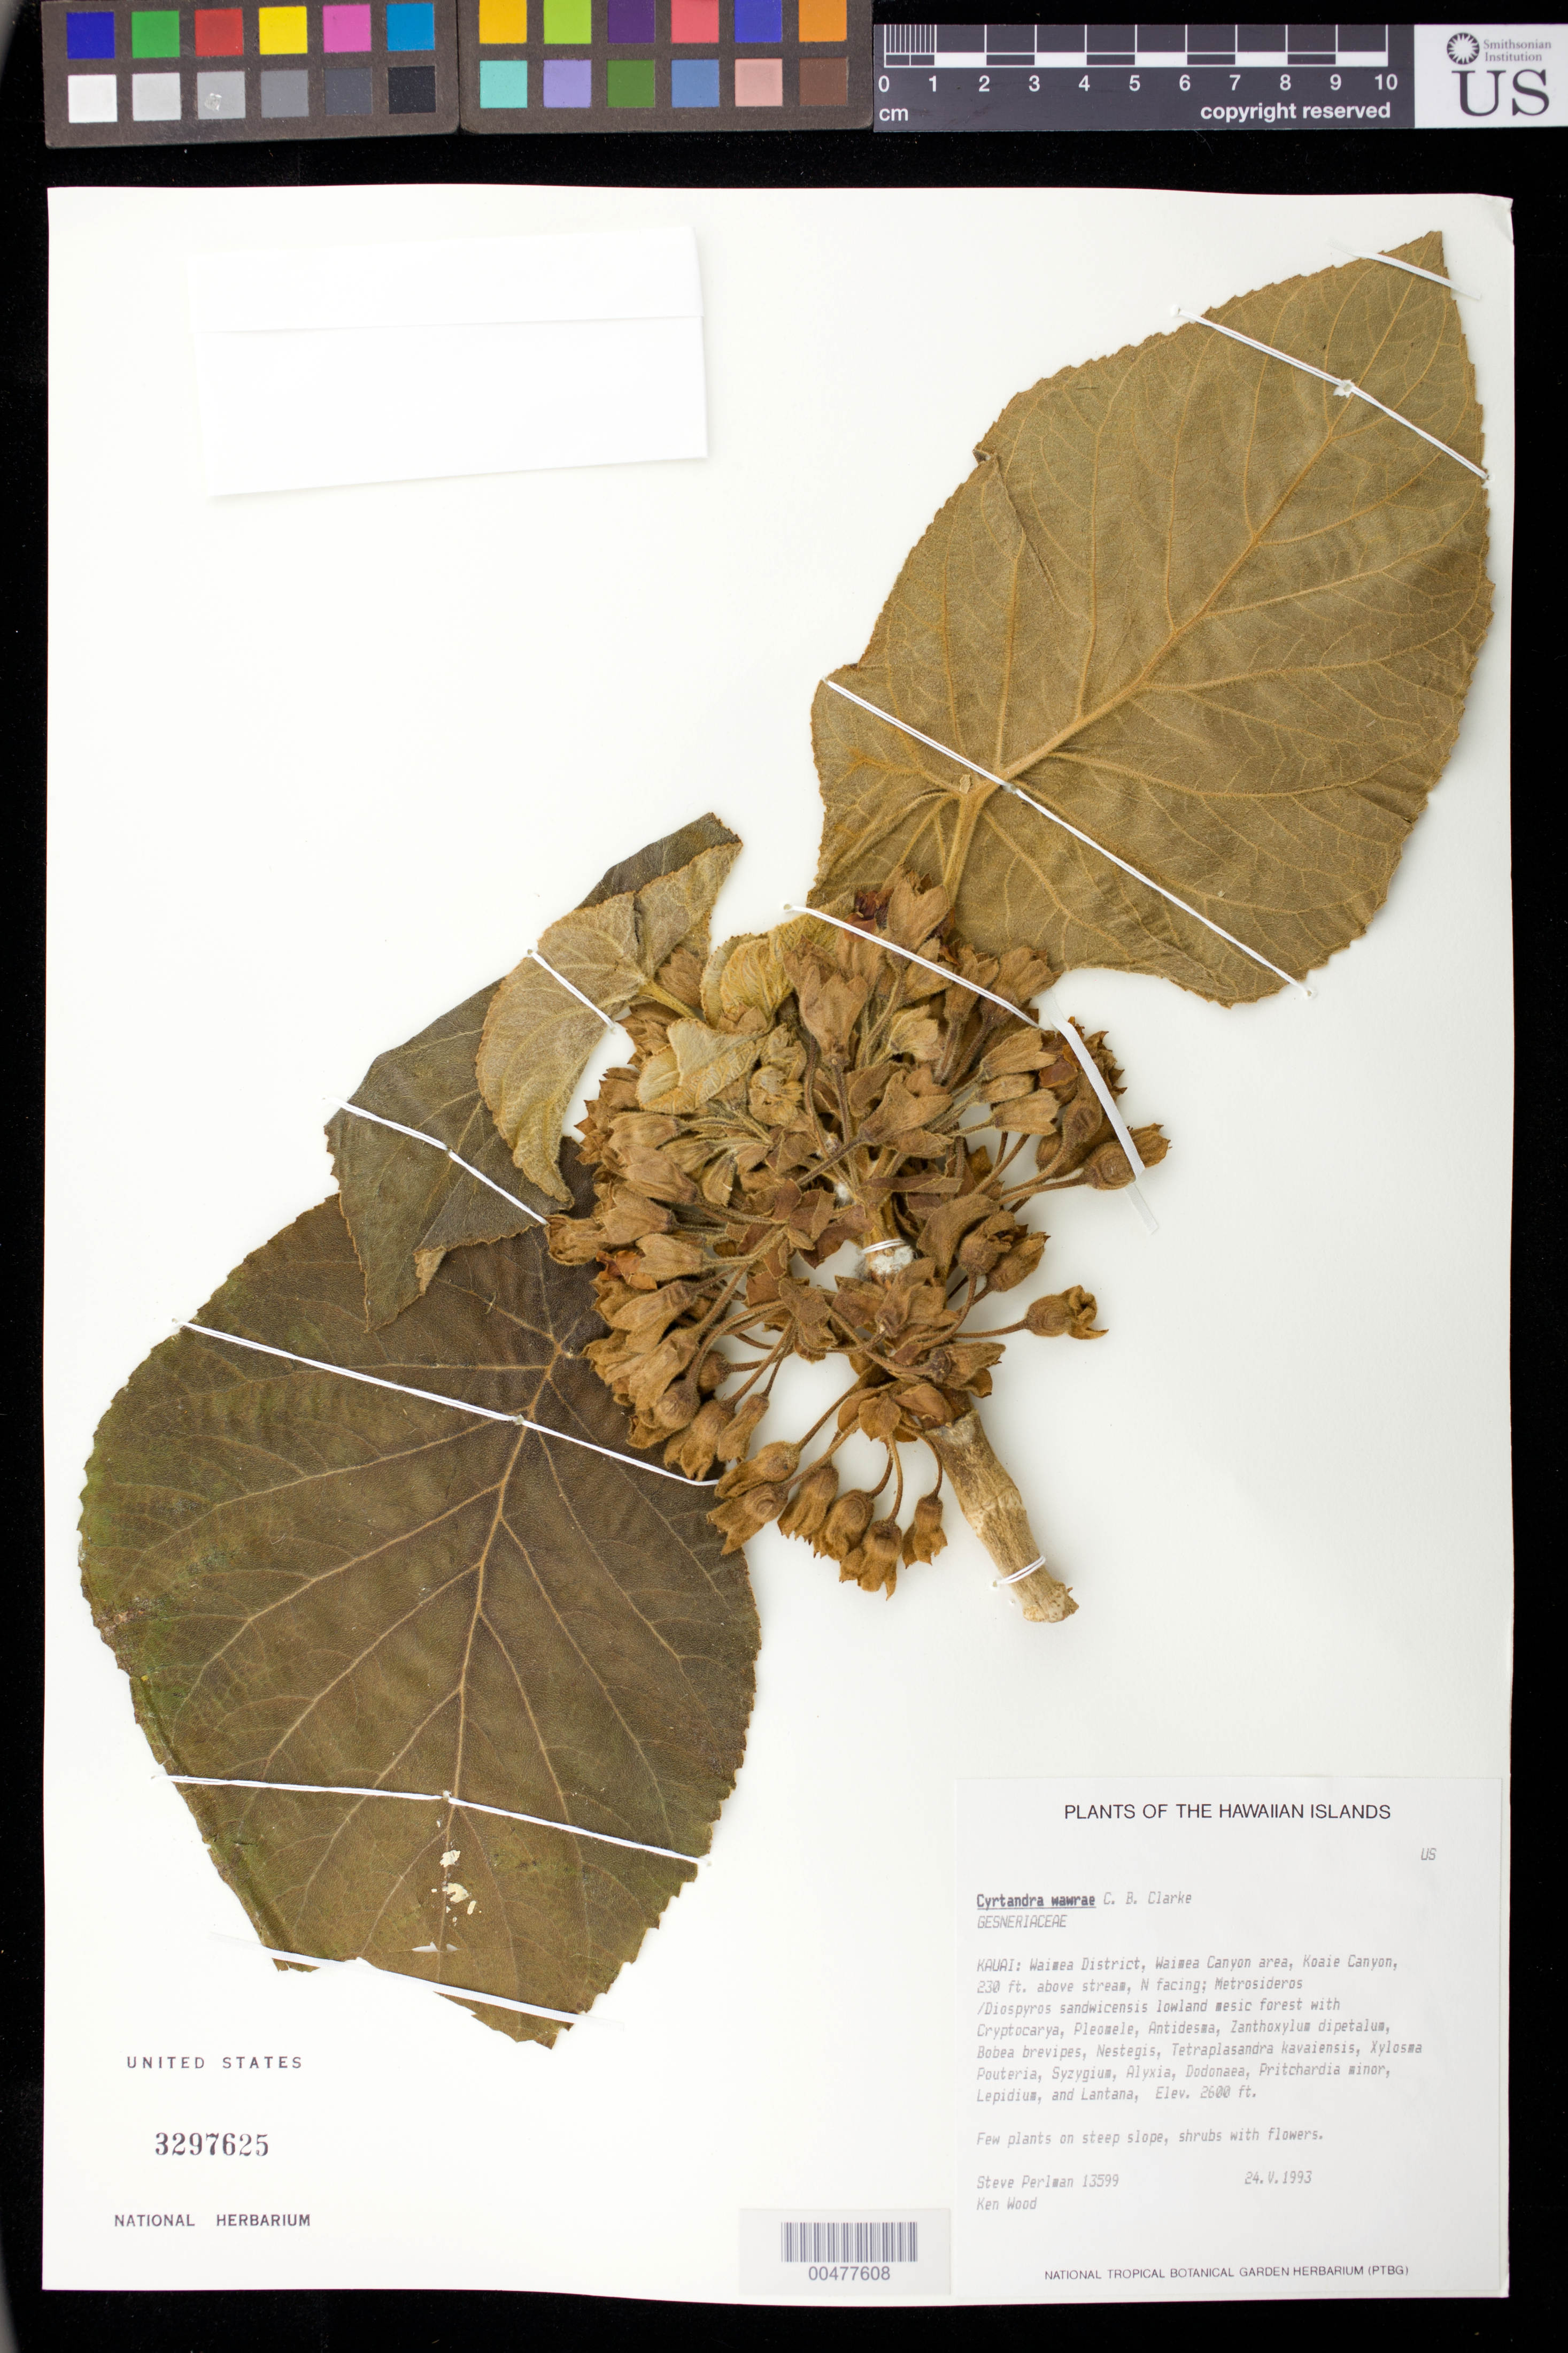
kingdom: Plantae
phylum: Tracheophyta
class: Magnoliopsida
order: Lamiales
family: Gesneriaceae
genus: Cyrtandra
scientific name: Cyrtandra wawrae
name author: C.B. Clarke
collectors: S. P. Perlman & K. Wood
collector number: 13599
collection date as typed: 24 May 1993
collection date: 1993-05-24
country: United States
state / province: Hawaii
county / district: Kauai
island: Kaua'i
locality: Waimea Dist., Waimea Canyon area, Koaie Canyon, 230 ft above stream, N facing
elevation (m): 792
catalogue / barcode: US 3297625